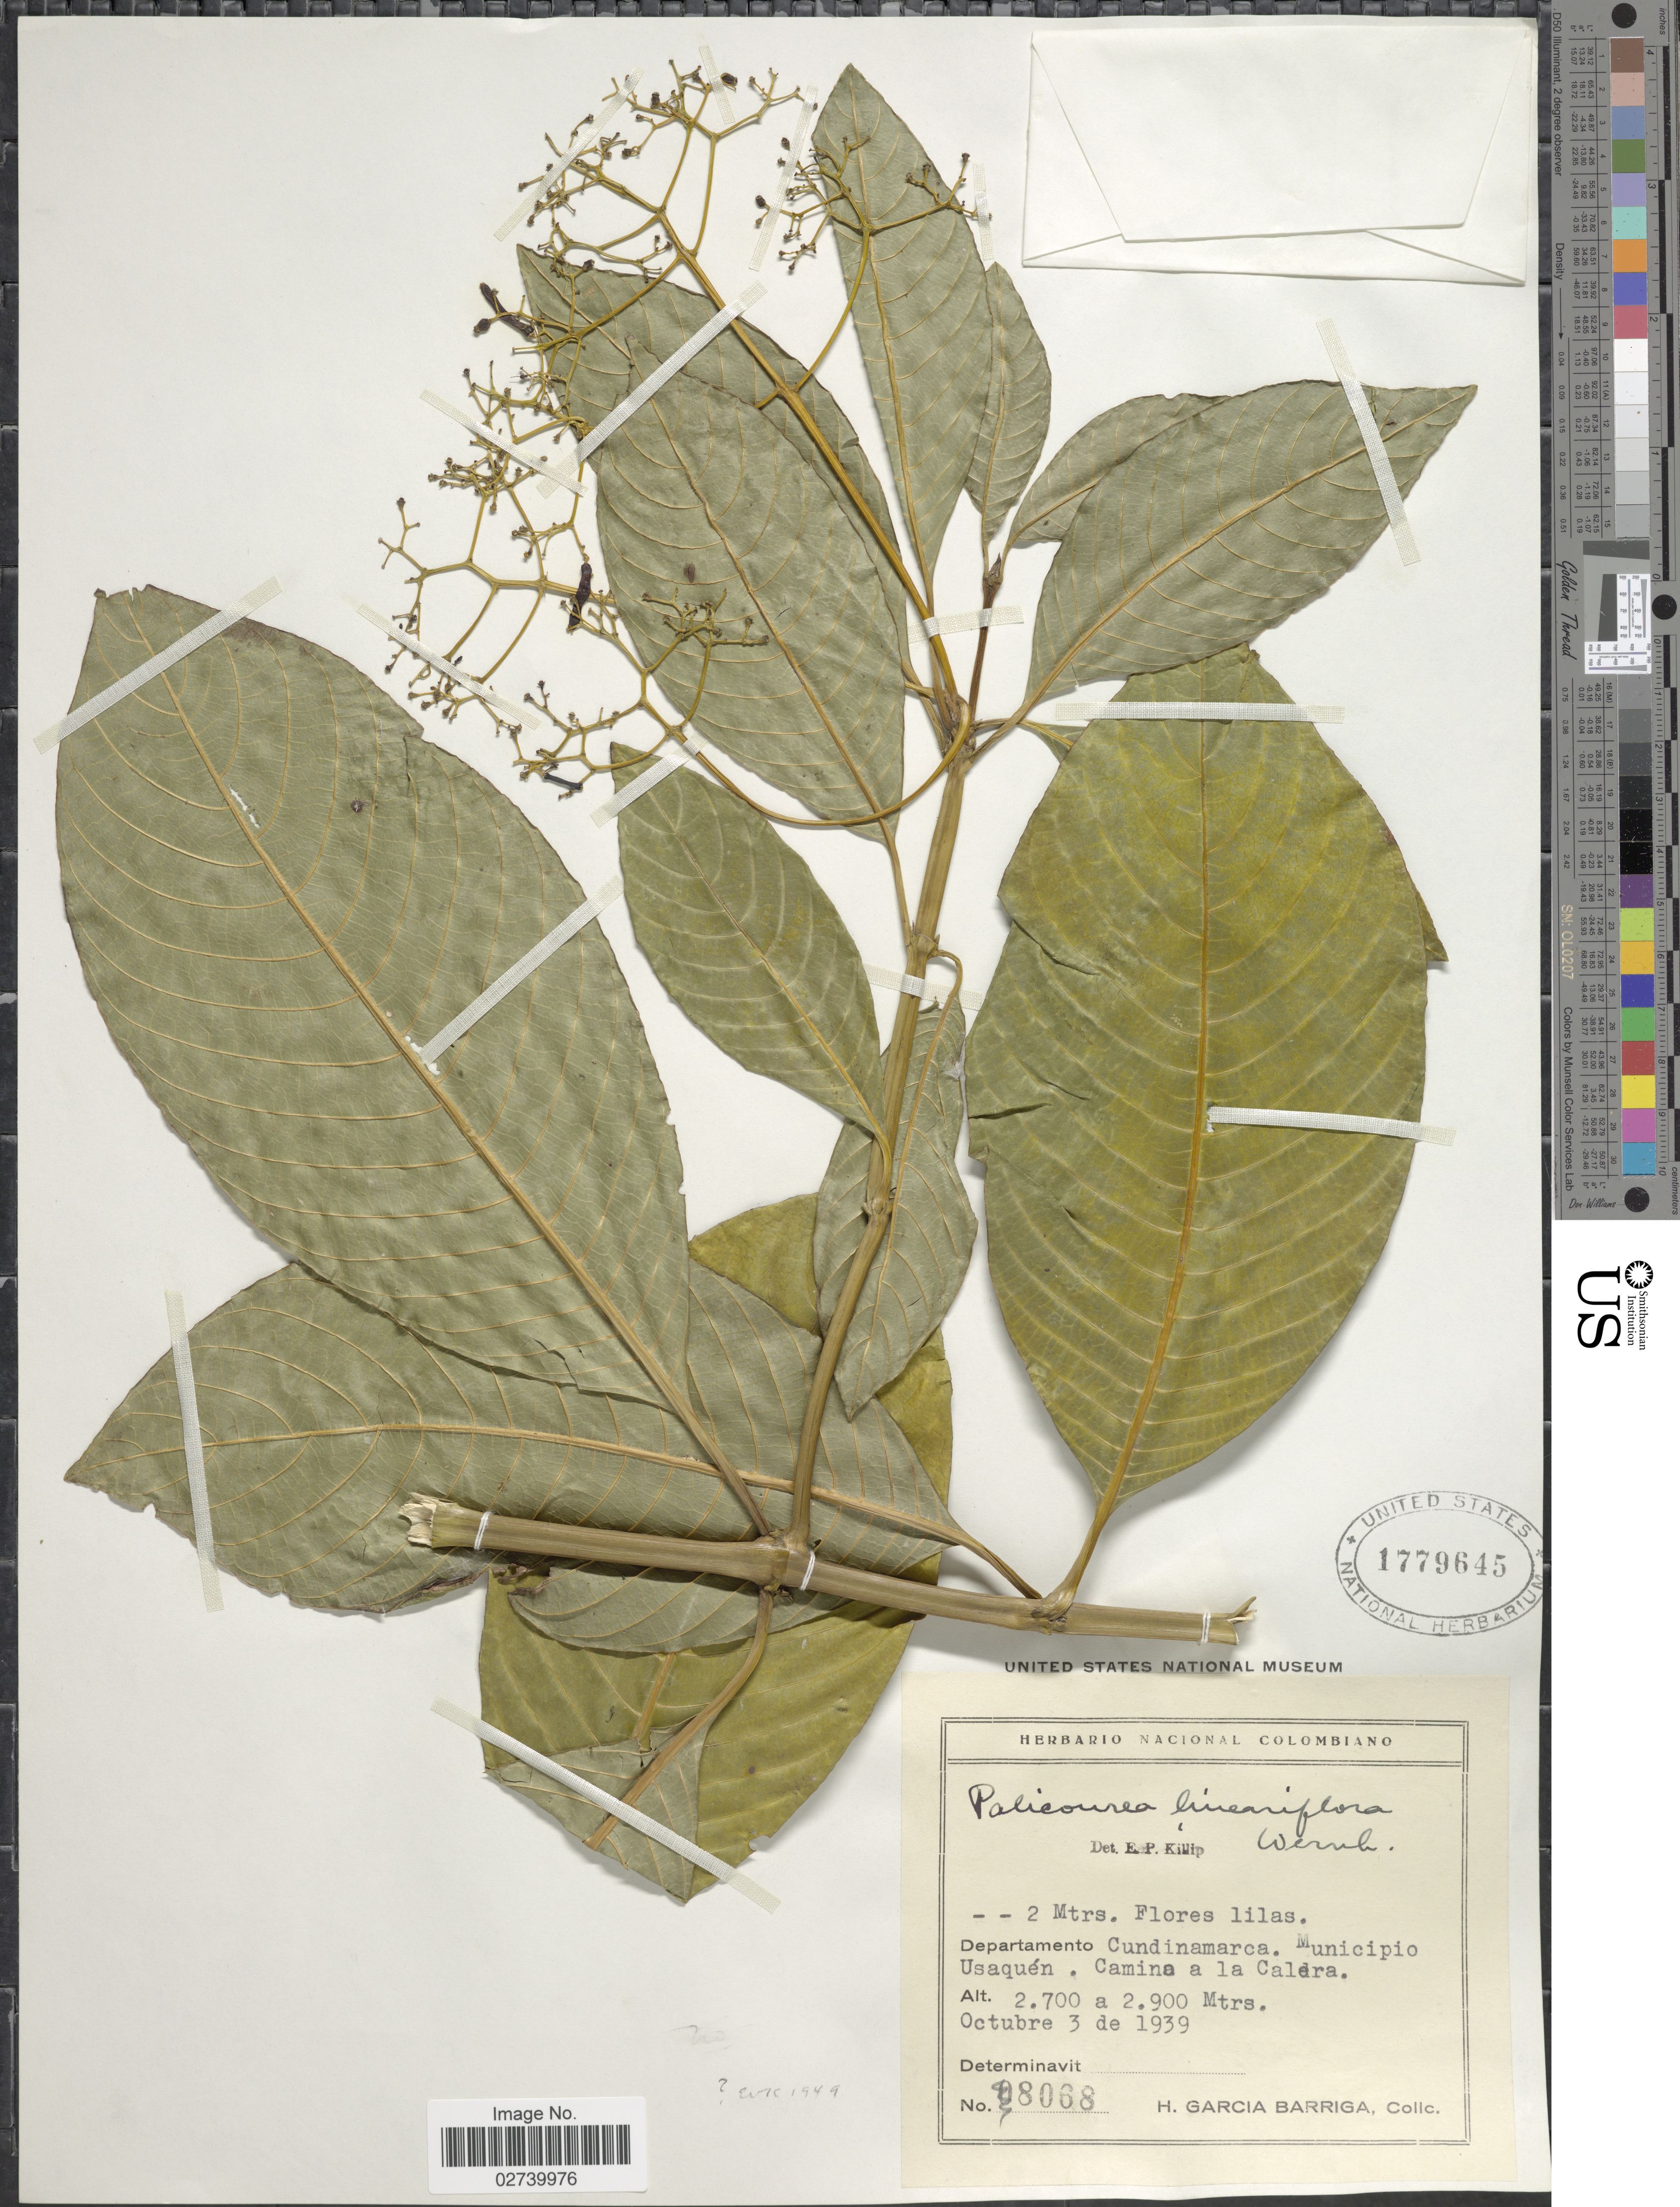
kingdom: Plantae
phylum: Tracheophyta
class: Magnoliopsida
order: Gentianales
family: Rubiaceae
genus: Palicourea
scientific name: Palicourea lineariflora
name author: Wernham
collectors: H. García Barriga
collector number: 8068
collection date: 1939-10-03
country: Colombia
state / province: Cundinamarca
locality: Municipio Usaquén. Camino a la Calera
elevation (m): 2700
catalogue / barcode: US 1779645